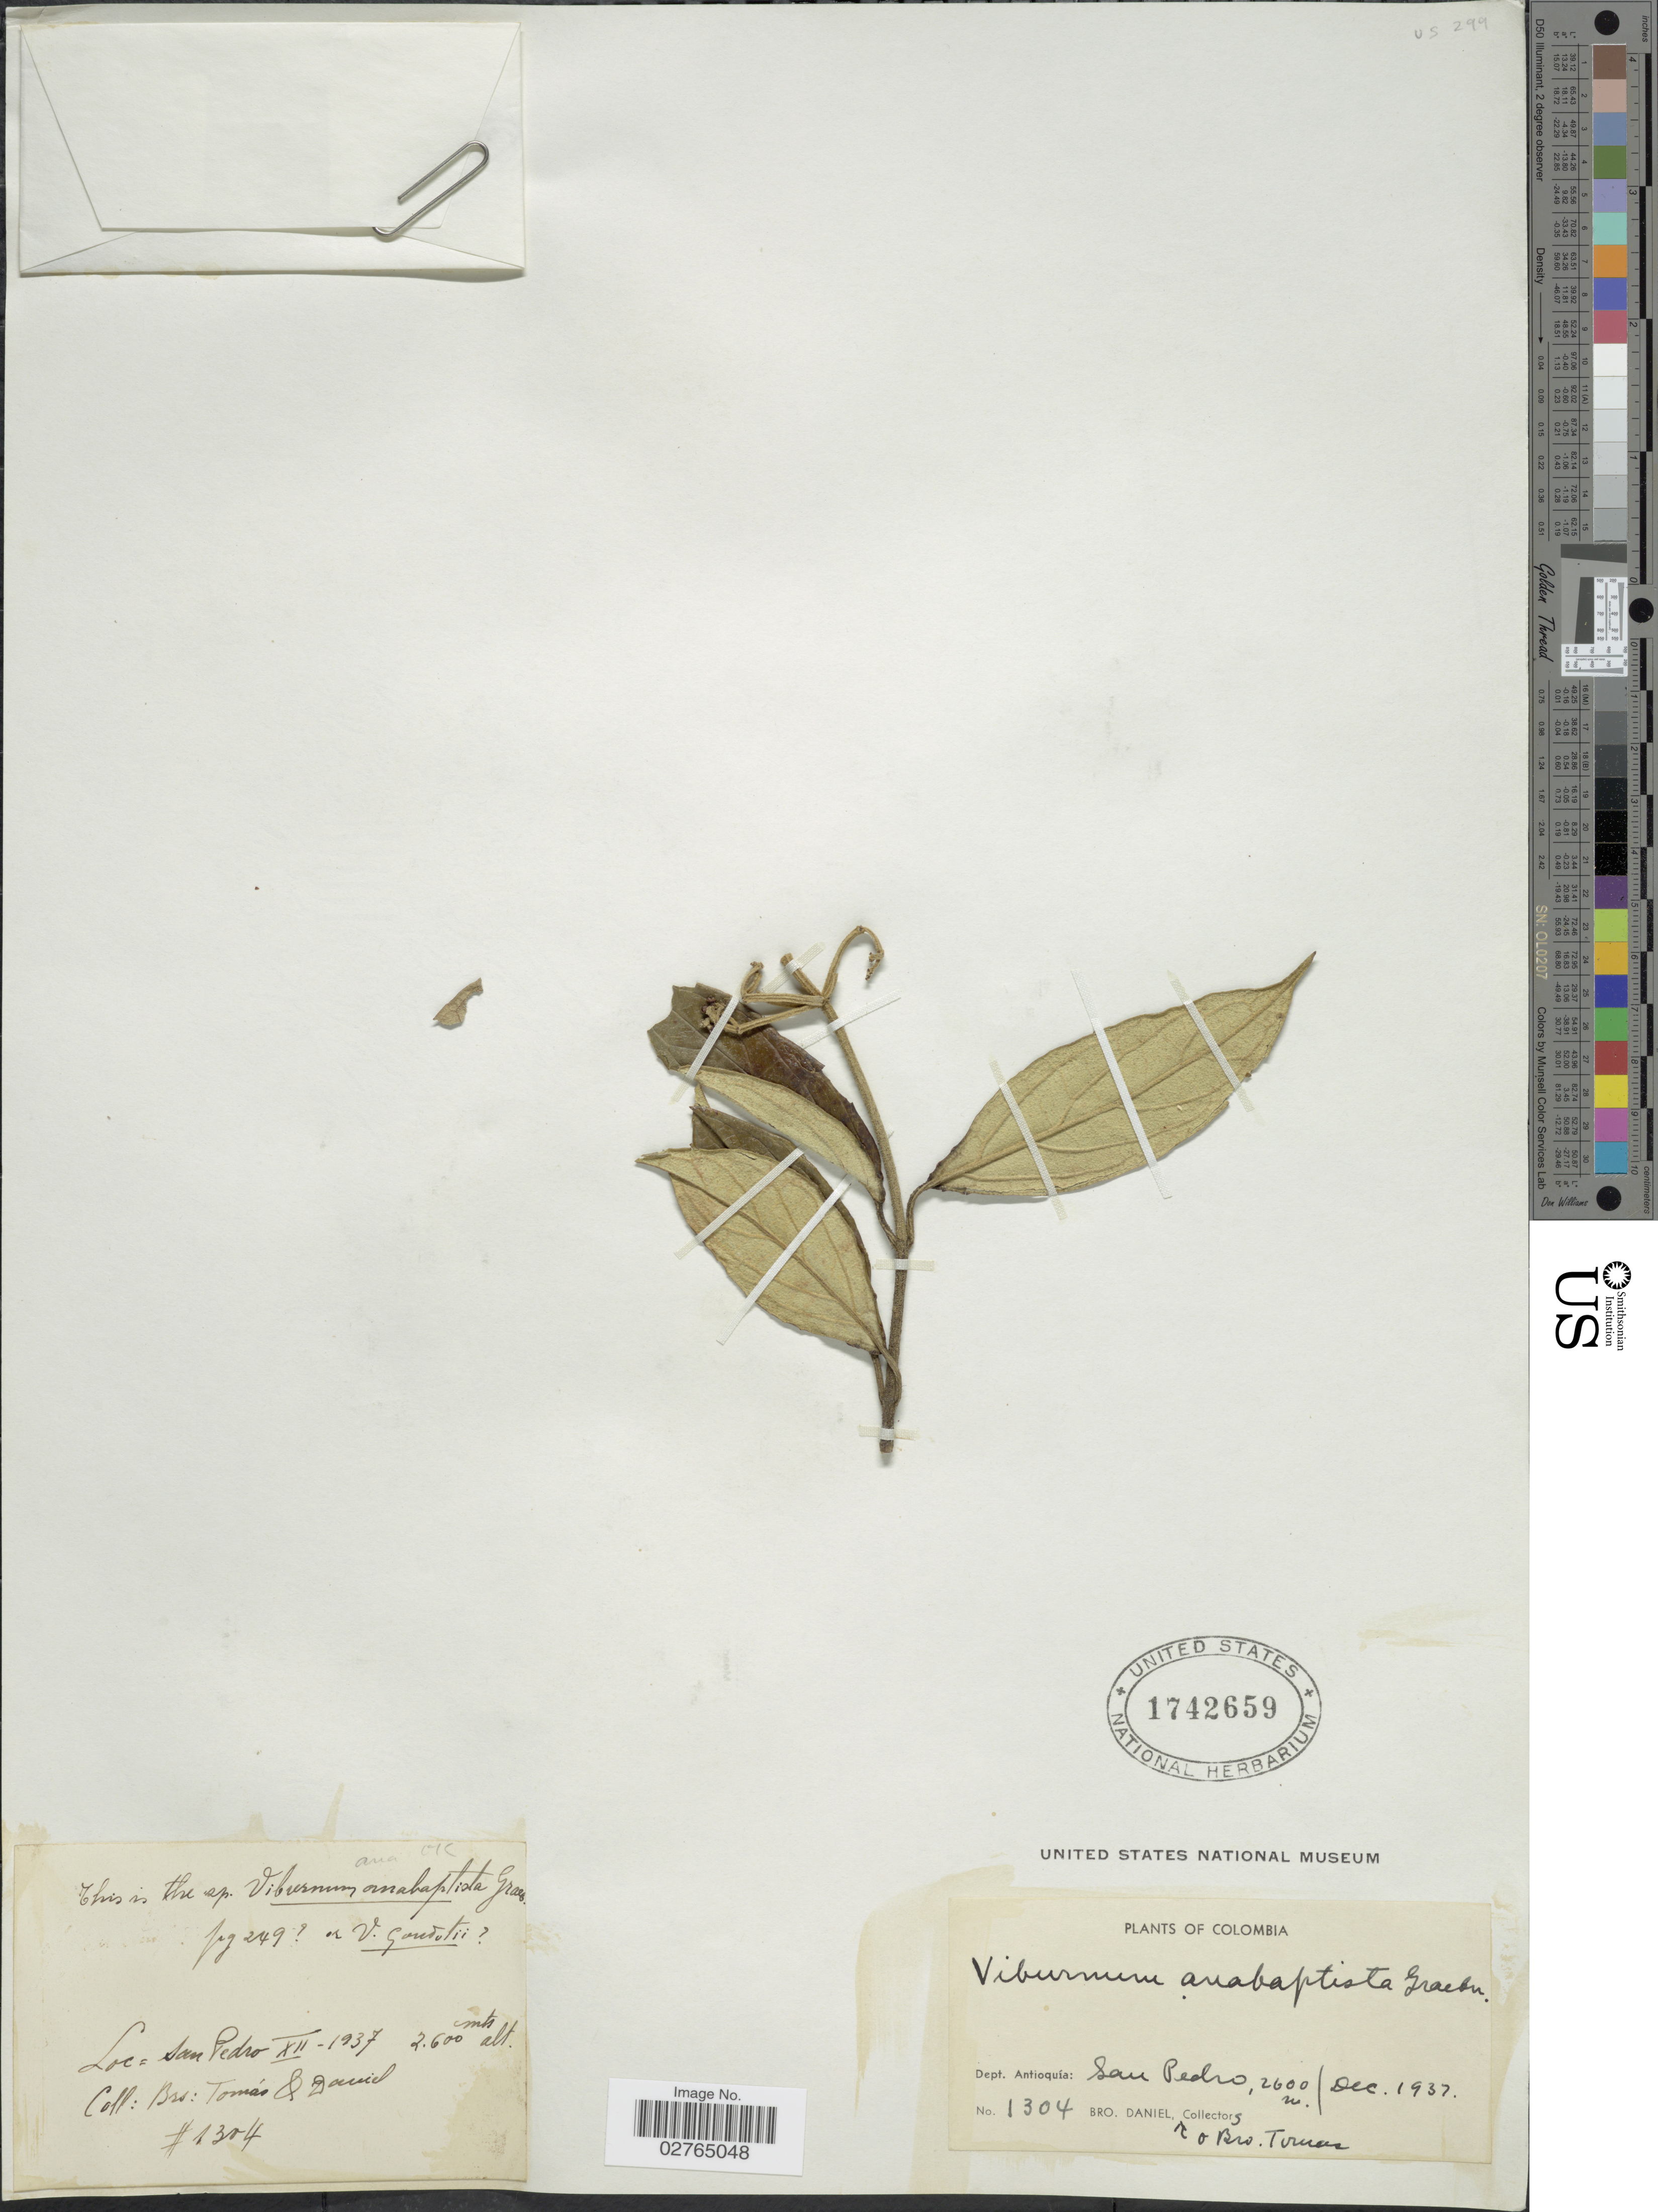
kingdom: Plantae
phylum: Tracheophyta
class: Magnoliopsida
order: Dipsacales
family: Viburnaceae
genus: Viburnum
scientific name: Viburnum anabaptista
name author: Graebn.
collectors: Bro. Daniel & B. Tomas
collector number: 1304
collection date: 1937-12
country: Colombia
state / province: Antioquia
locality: Dept. Antioquia: San Pedro.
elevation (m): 2600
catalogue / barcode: US 1742659